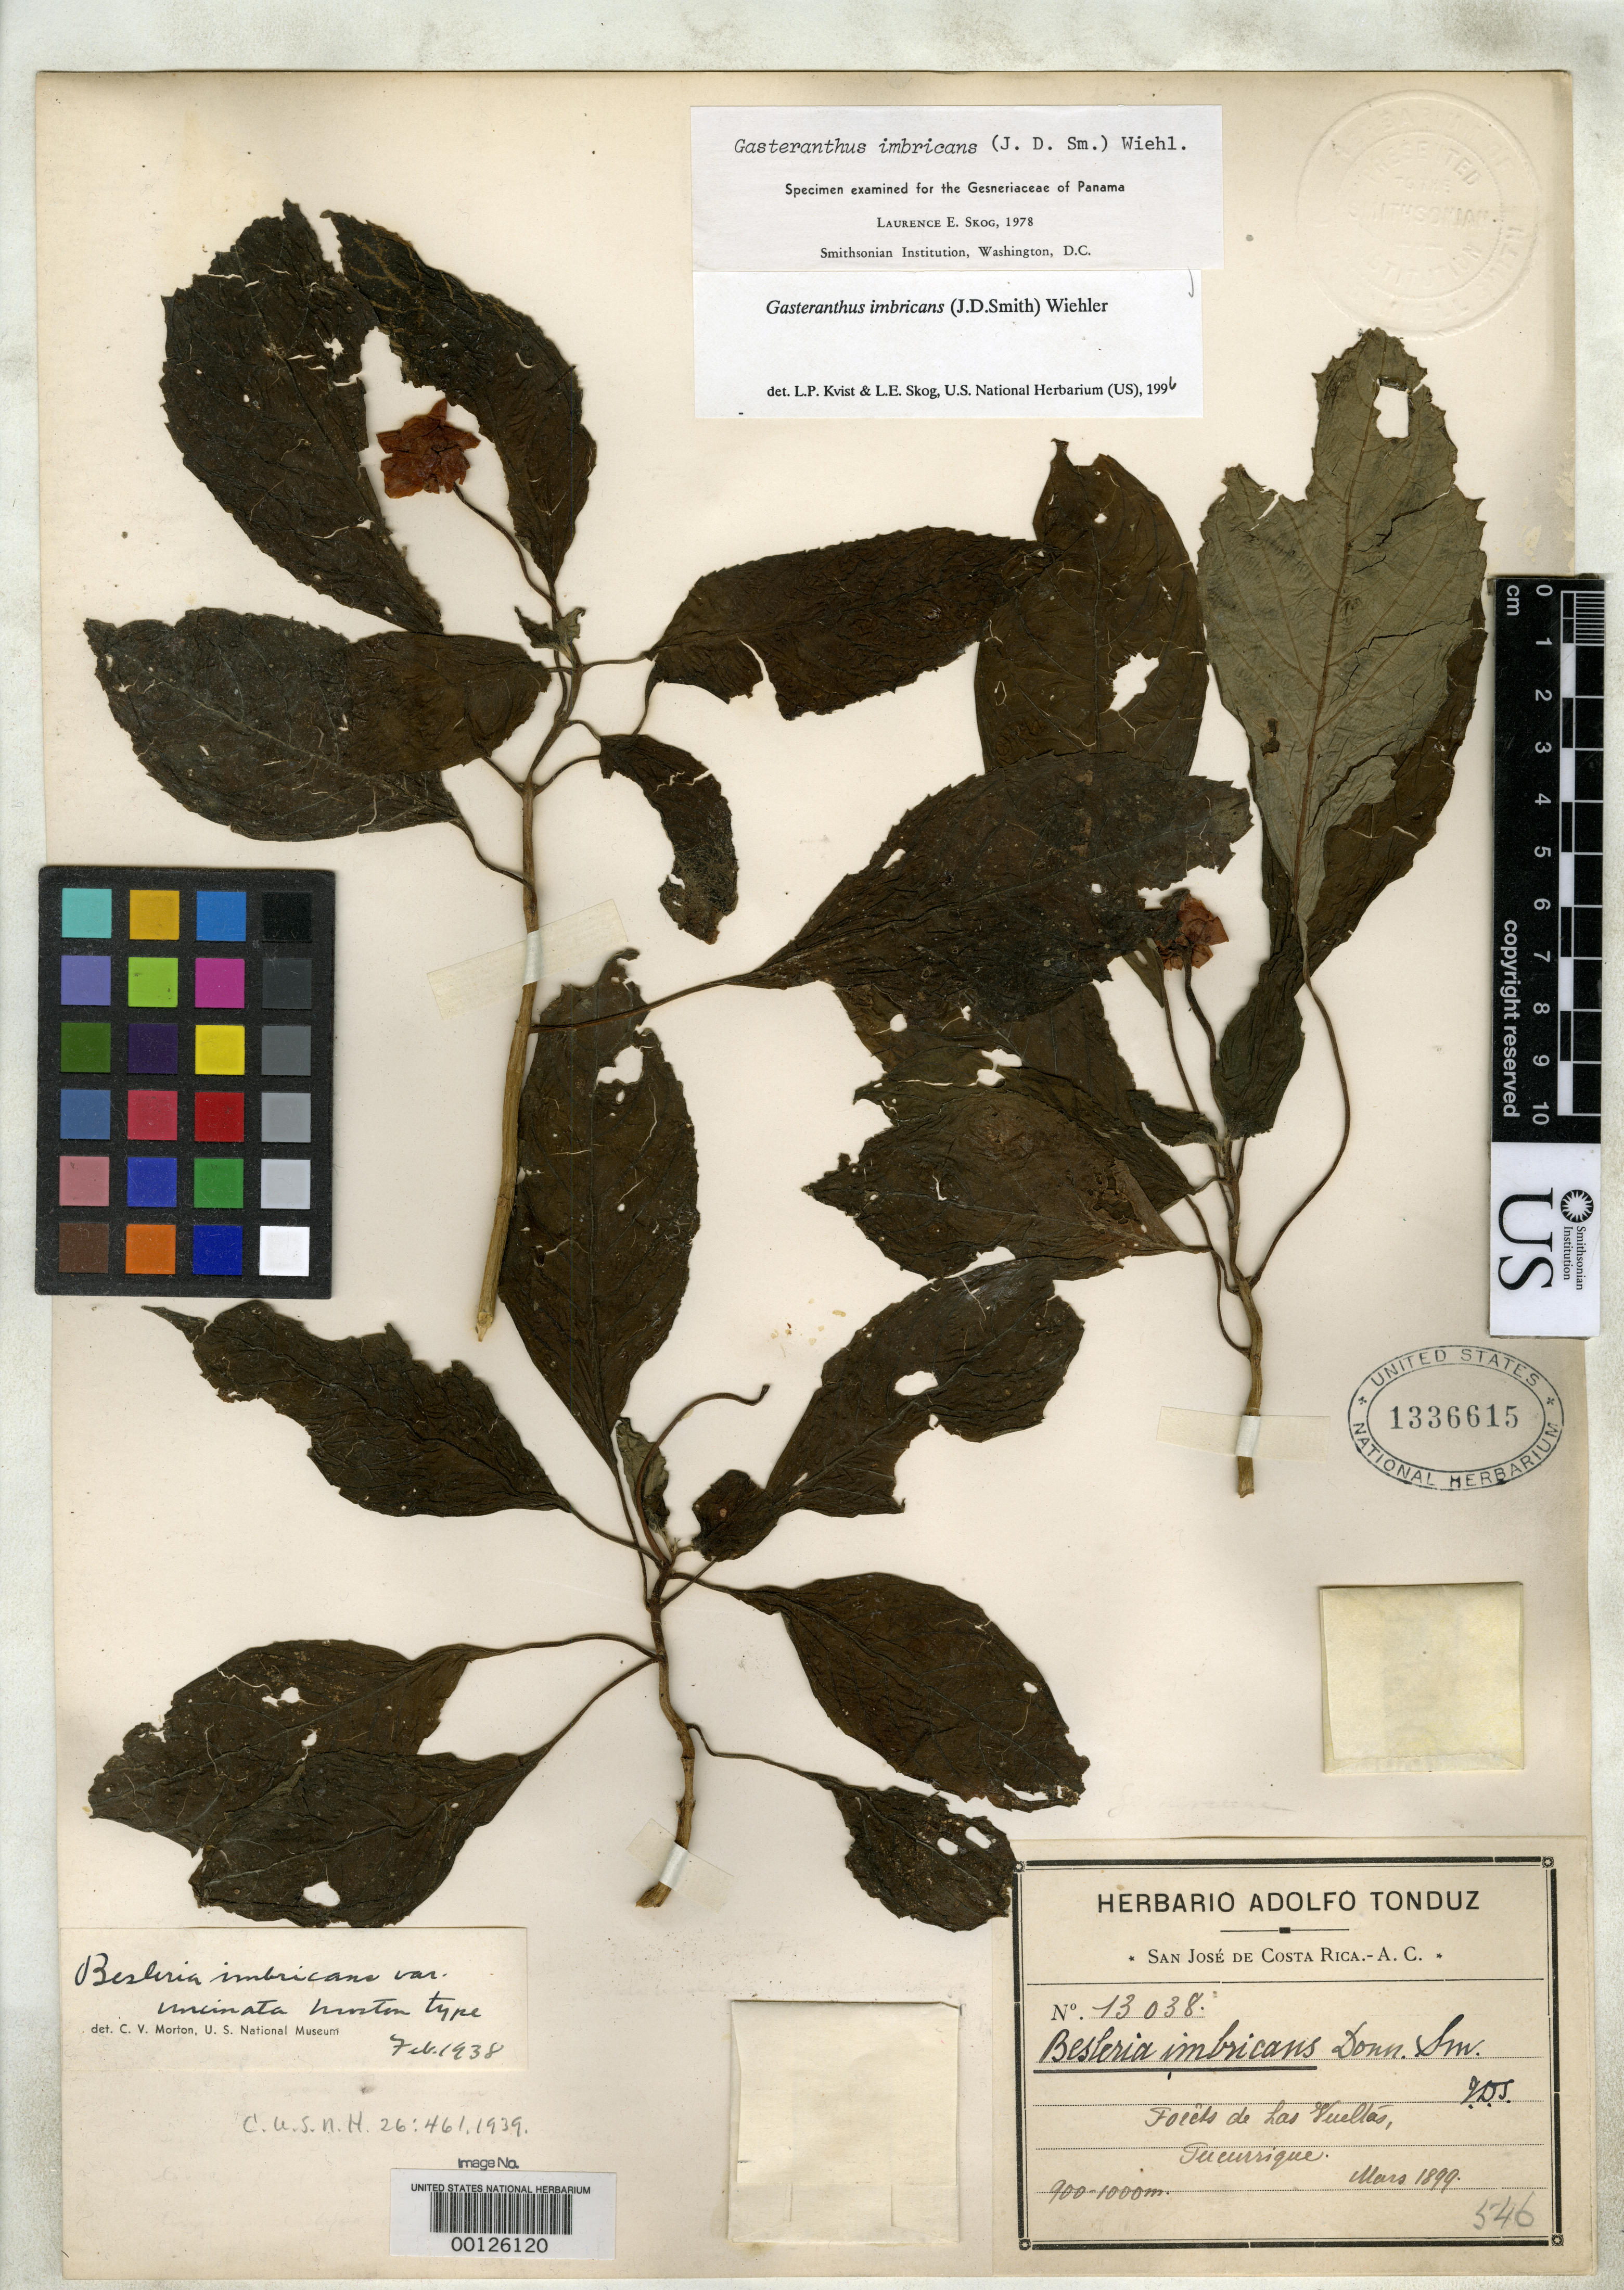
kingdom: Plantae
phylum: Tracheophyta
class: Magnoliopsida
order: Lamiales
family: Gesneriaceae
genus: Besleria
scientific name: Besleria imbricans var. uncinata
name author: C.V. Morton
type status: Holotype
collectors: A. Tonduz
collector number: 13038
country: Costa Rica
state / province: Cartago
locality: Tucurrique, Las Vueltas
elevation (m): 900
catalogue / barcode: US 1336615